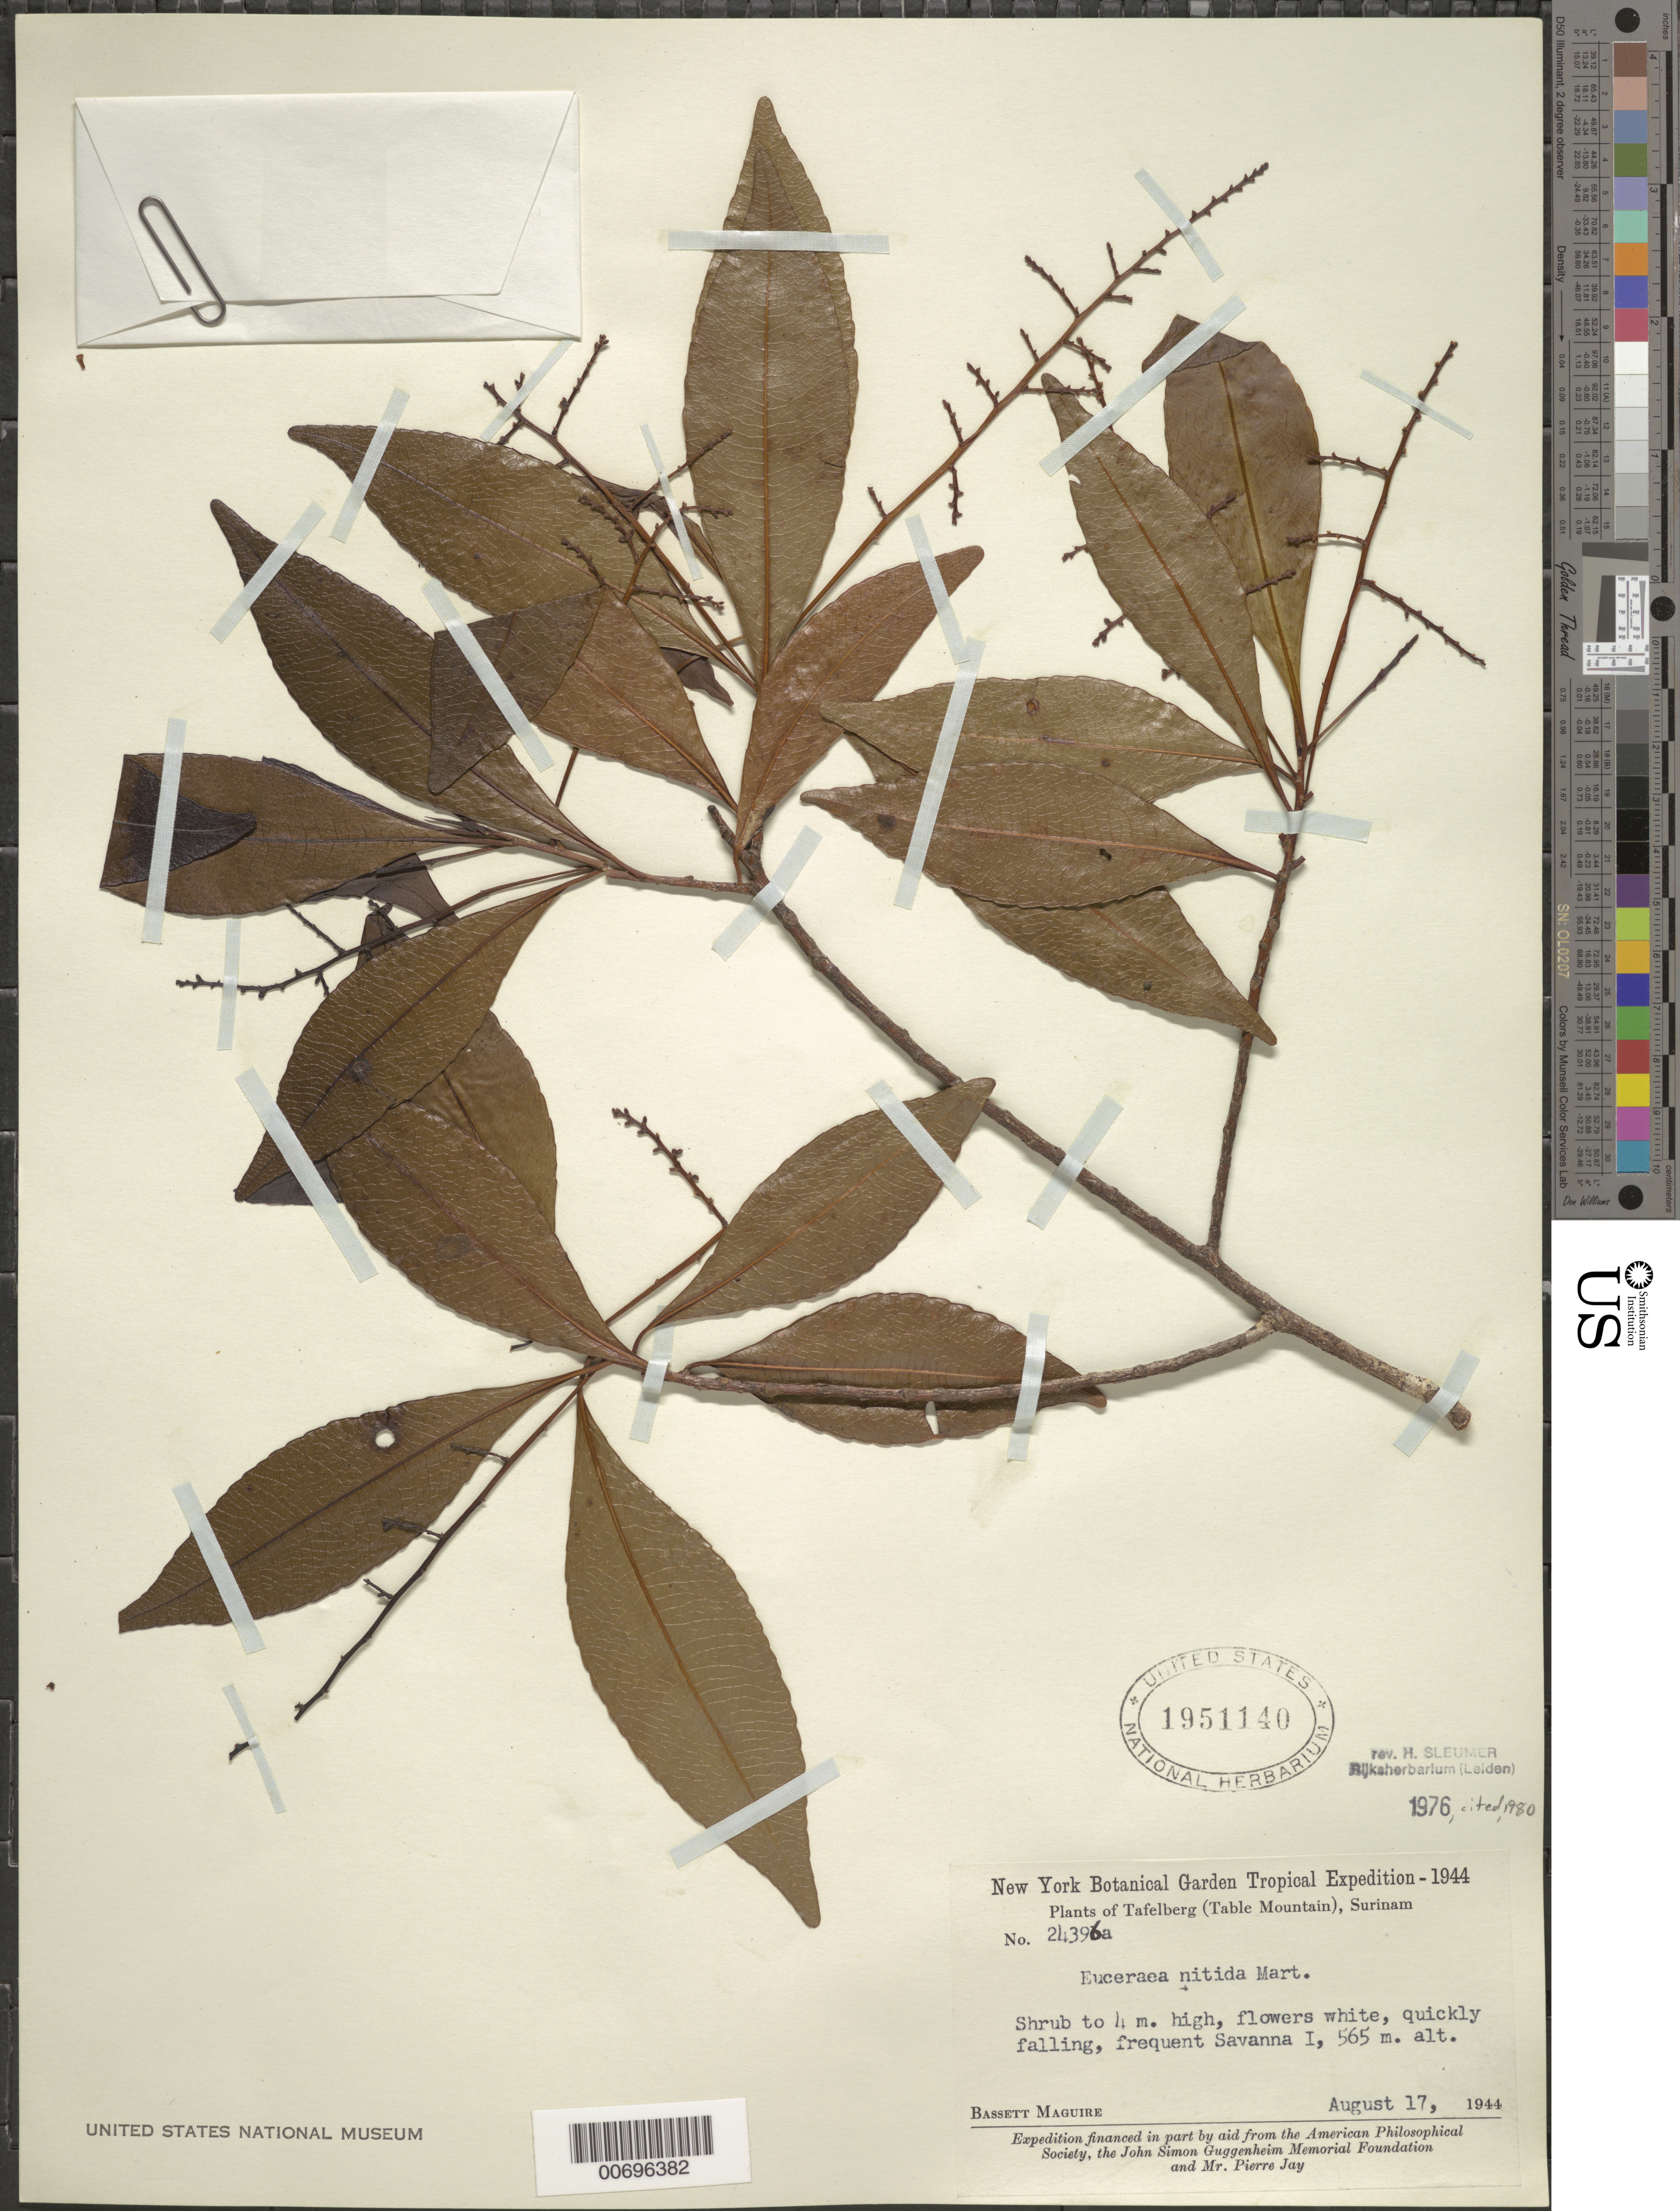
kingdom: Plantae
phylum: Tracheophyta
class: Magnoliopsida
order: Malpighiales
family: Salicaceae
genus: Casearia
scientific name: Casearia euceraea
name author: Mestier et al.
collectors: B. Maguire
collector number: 24396 a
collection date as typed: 17-Aug-44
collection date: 1944-08-17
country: Suriname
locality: Tafelberg (Table Mountain), Savanna I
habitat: Savanna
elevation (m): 565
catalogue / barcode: US 1951140